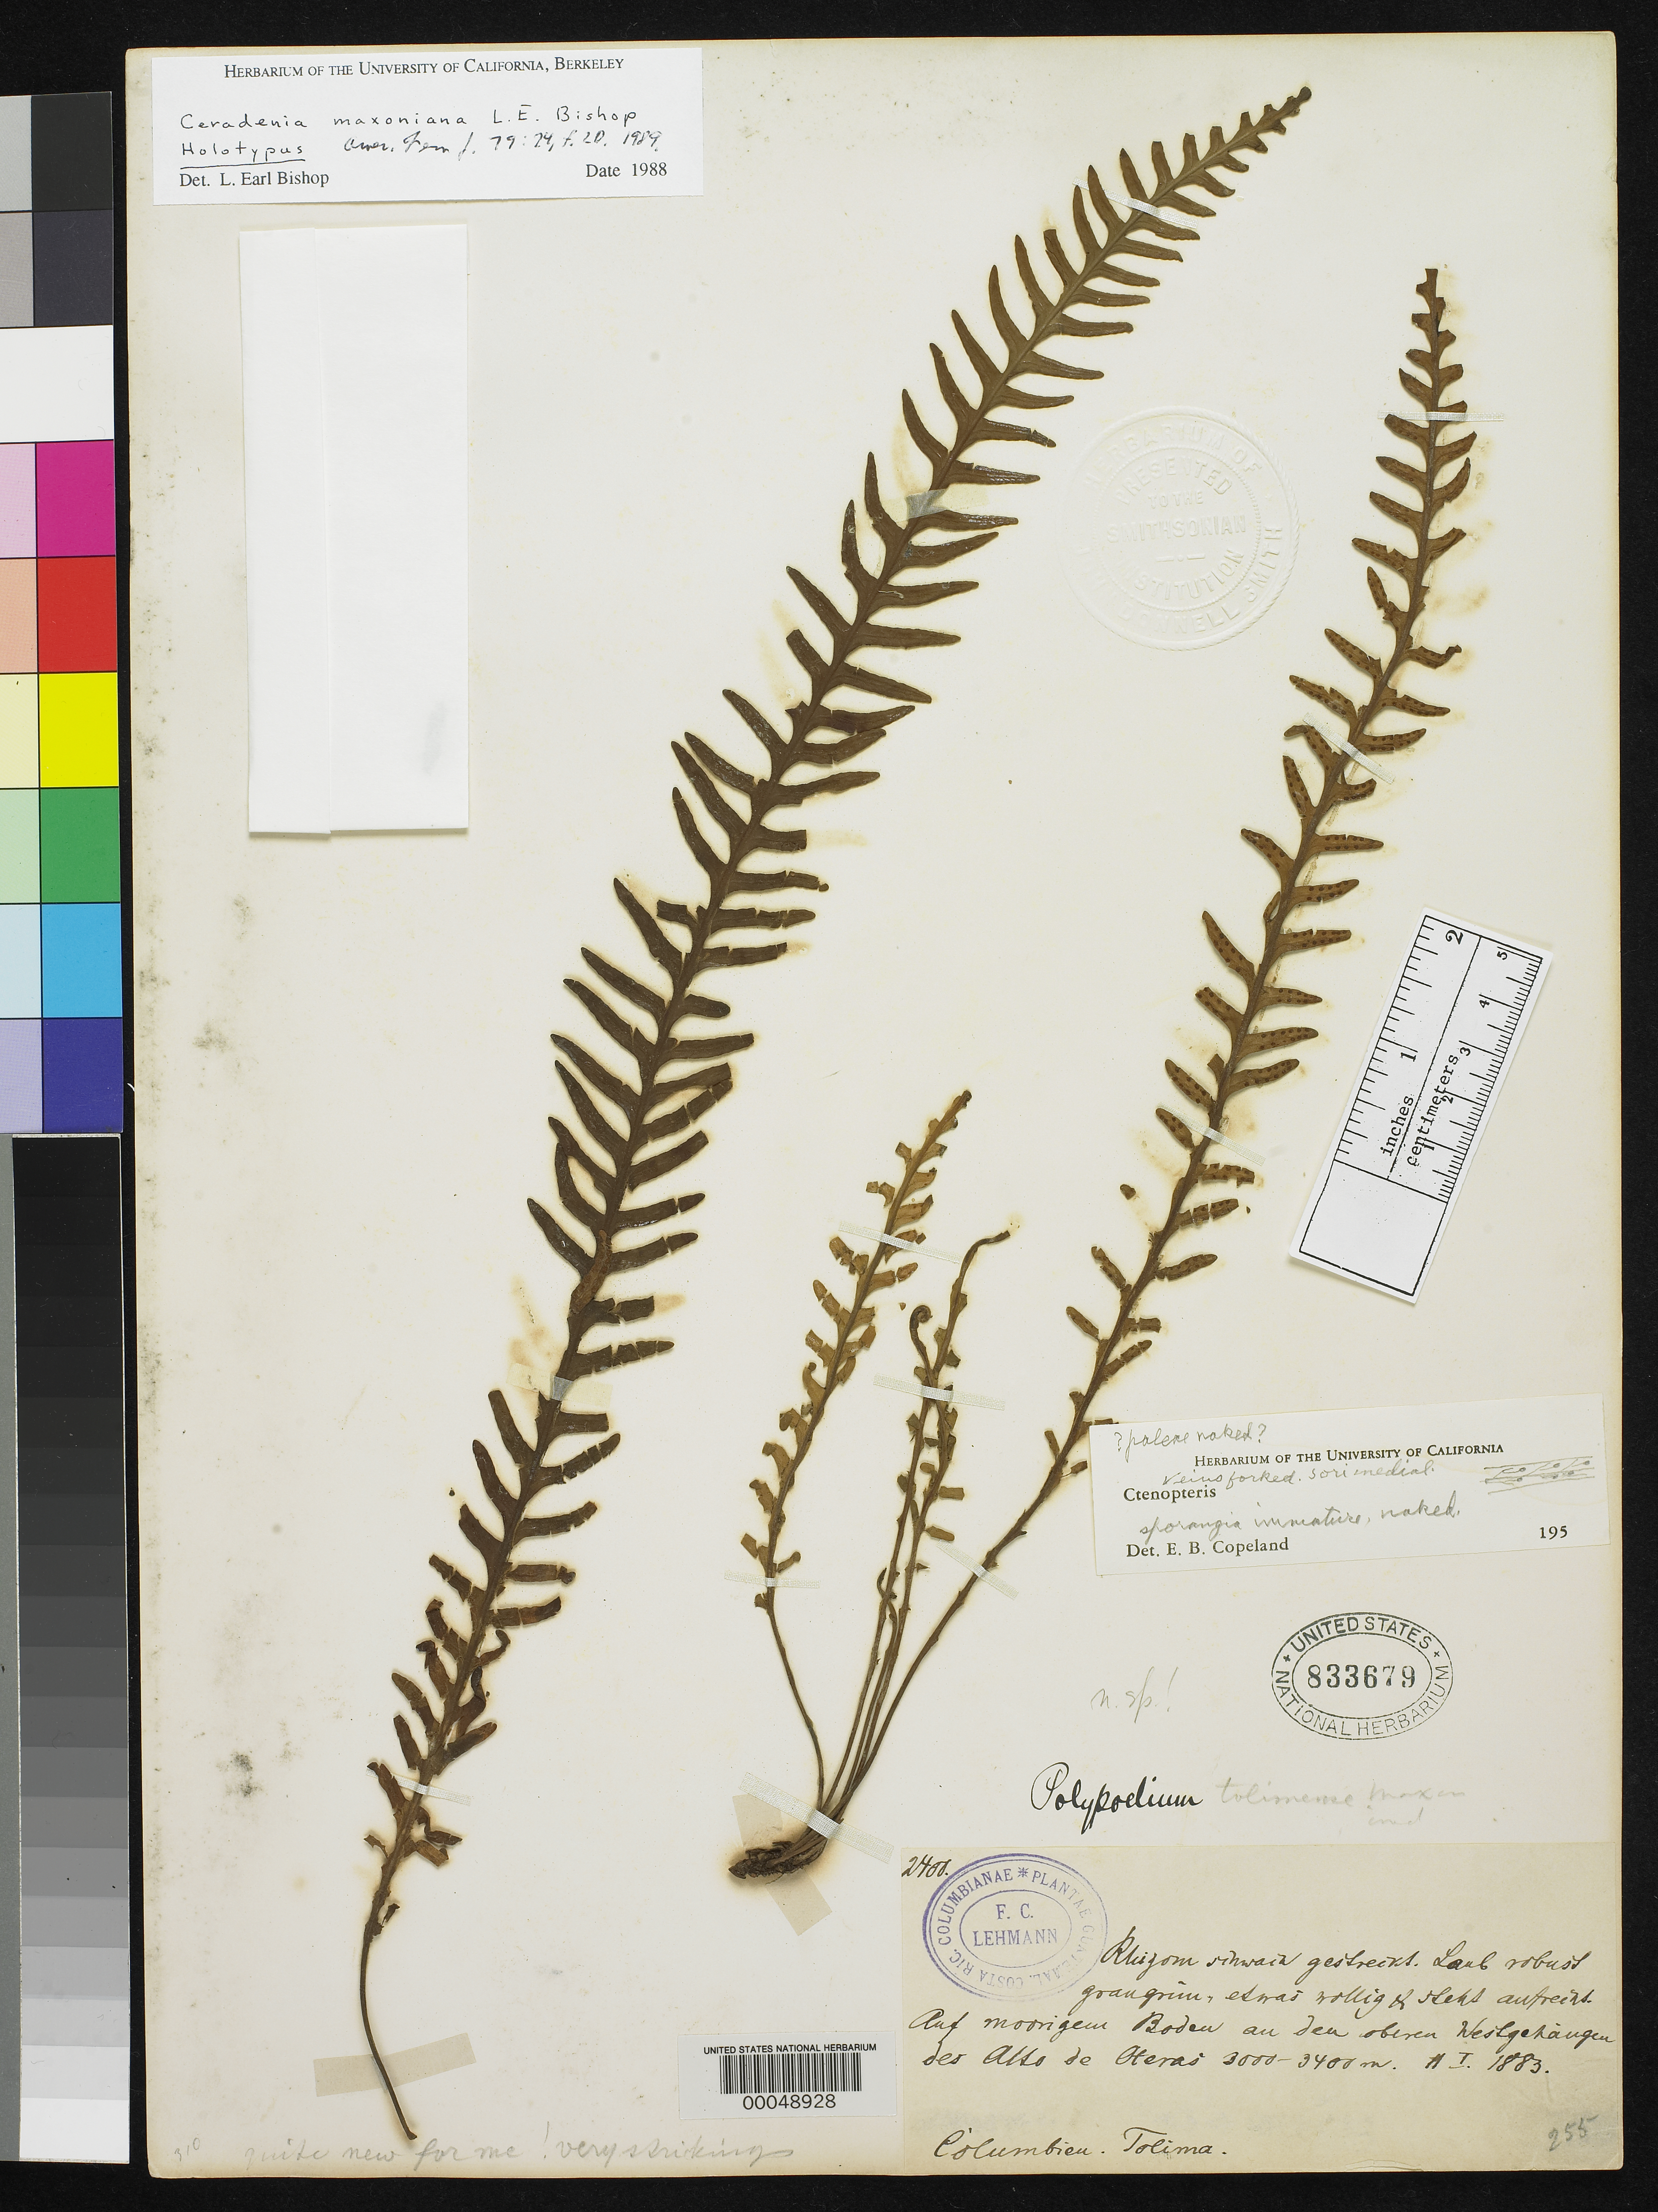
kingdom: Plantae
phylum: Tracheophyta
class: Polypodiopsida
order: Polypodiales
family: Polypodiaceae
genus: Ceradenia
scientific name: Ceradenia maxoniana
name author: L.E. Bishop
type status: Holotype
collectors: F. C. Lehmann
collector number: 2400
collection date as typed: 11 Jan 1883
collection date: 1883-01-11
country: Colombia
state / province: Tolima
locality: Western slopes of Alto de Oteras (Oseras?).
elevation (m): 3000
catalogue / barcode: US 833679